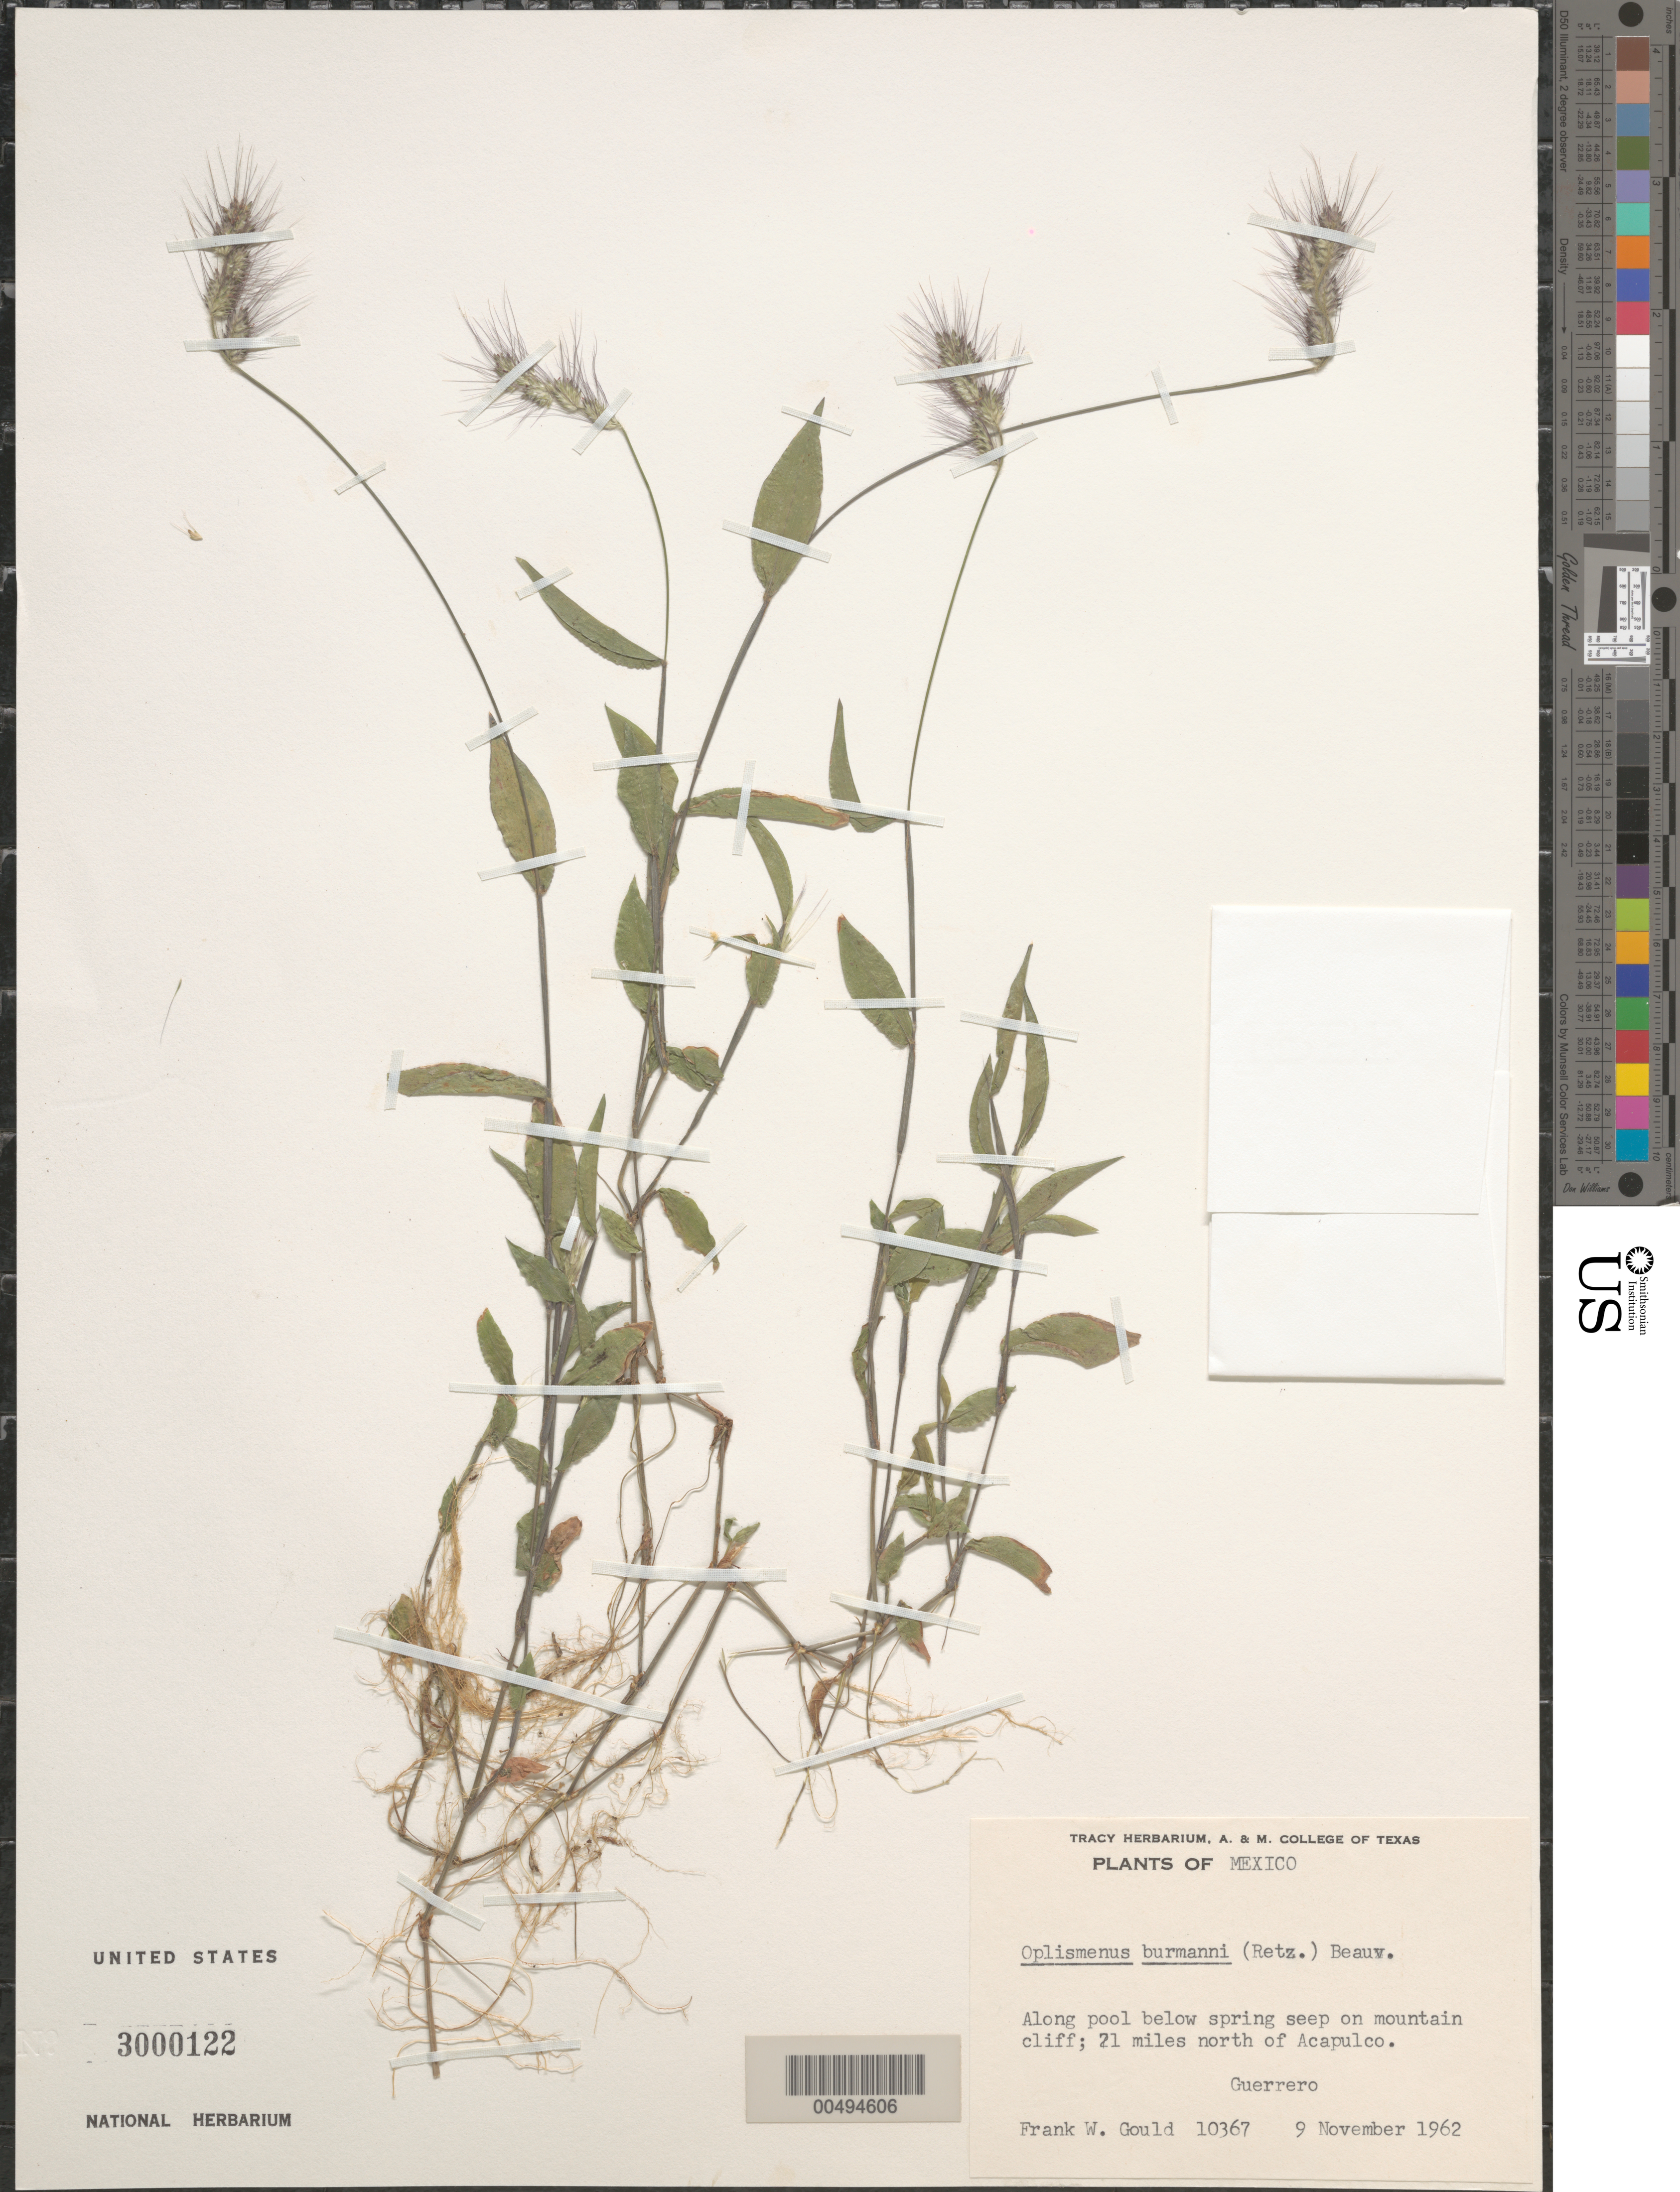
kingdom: Plantae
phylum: Tracheophyta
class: Liliopsida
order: Poales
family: Poaceae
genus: Oplismenus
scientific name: Oplismenus burmannii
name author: (Retz.) P. Beauv.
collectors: F. W. Gould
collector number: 10367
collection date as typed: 9 Nov 1962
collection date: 1962-11-09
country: Mexico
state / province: Guerrero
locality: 21 mi N of Acapulco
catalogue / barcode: US 3000122